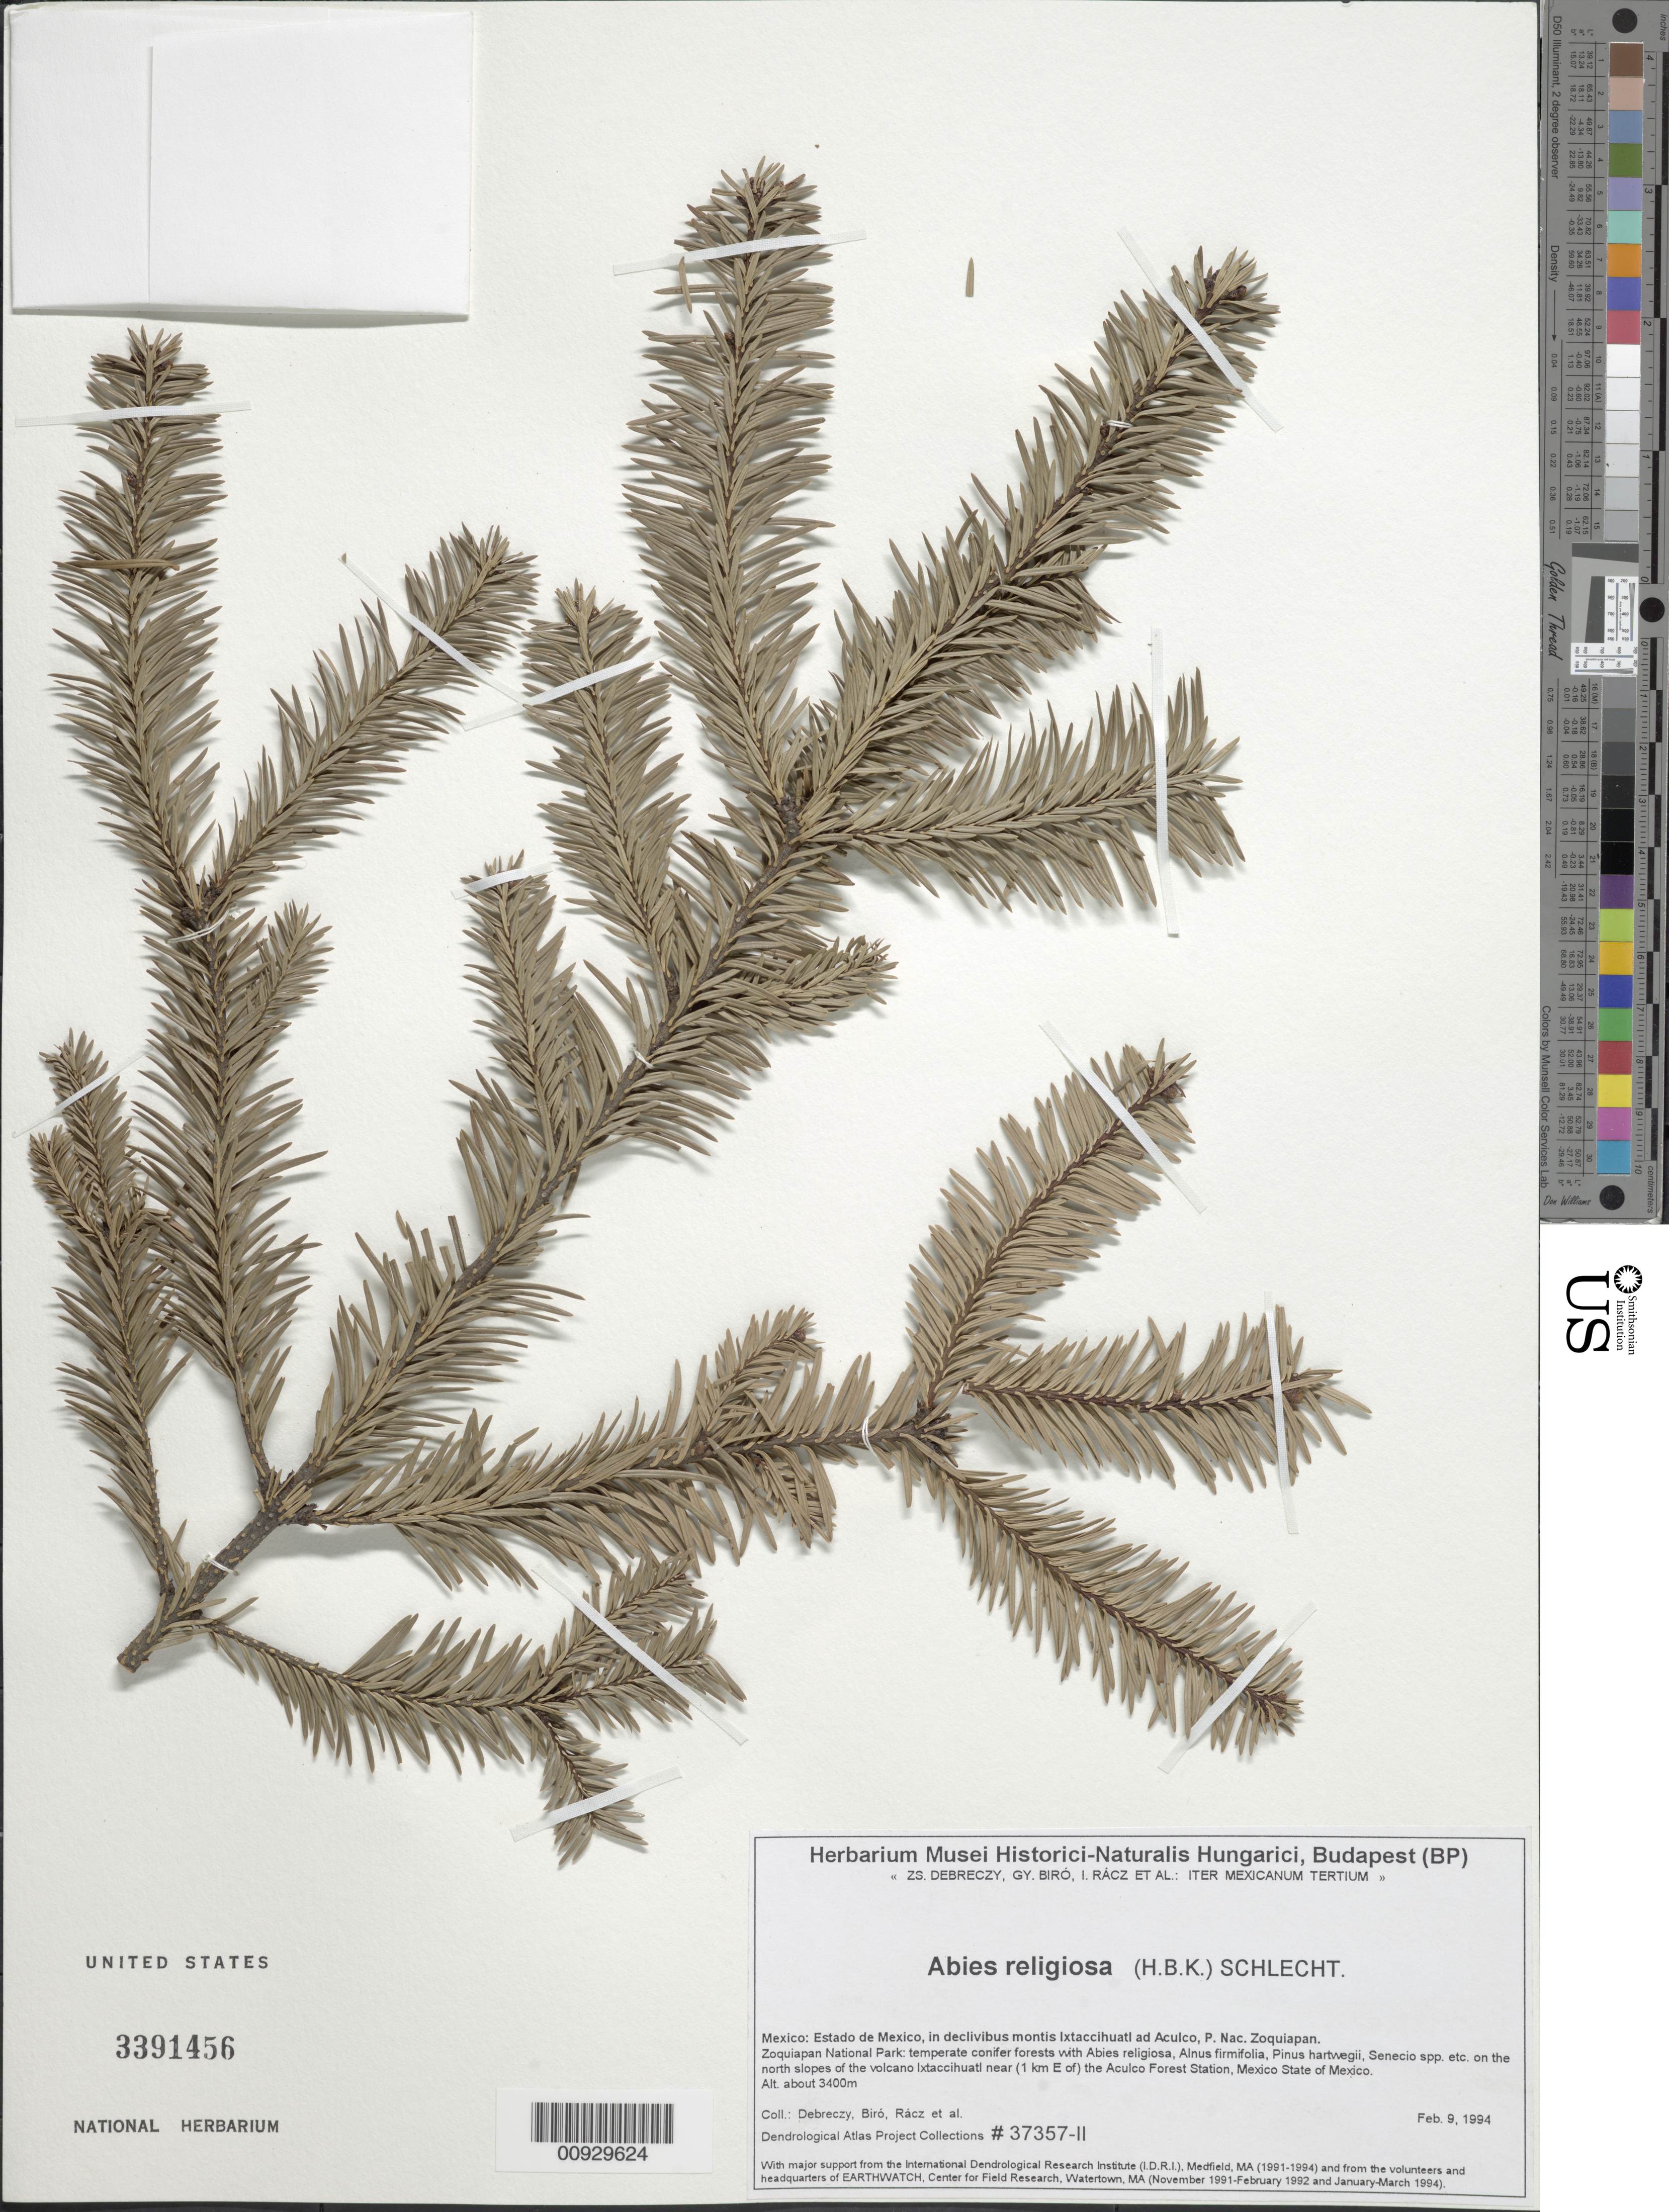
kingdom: Plantae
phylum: Tracheophyta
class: Pinopsida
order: Pinales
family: Pinaceae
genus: Abies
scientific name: Abies religiosa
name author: (Kunth) Schltdl. & Cham.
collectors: Z. Debreczy, G. Biro, I. Rácz & et al.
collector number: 37357-II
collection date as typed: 09 Feb 1994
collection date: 1994-02-09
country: Mexico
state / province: México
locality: Zoquiapan National Park on the north slopes of the volcano Ixtaccihuatl near (1 km E of) the Aculco Forest Station.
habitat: North slopes of the volcano. Temperate conifer forests with Abies religiosa, Alnus firmifolia, Pinus hartwegii, Senecio spp., etc.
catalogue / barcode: US 3391456